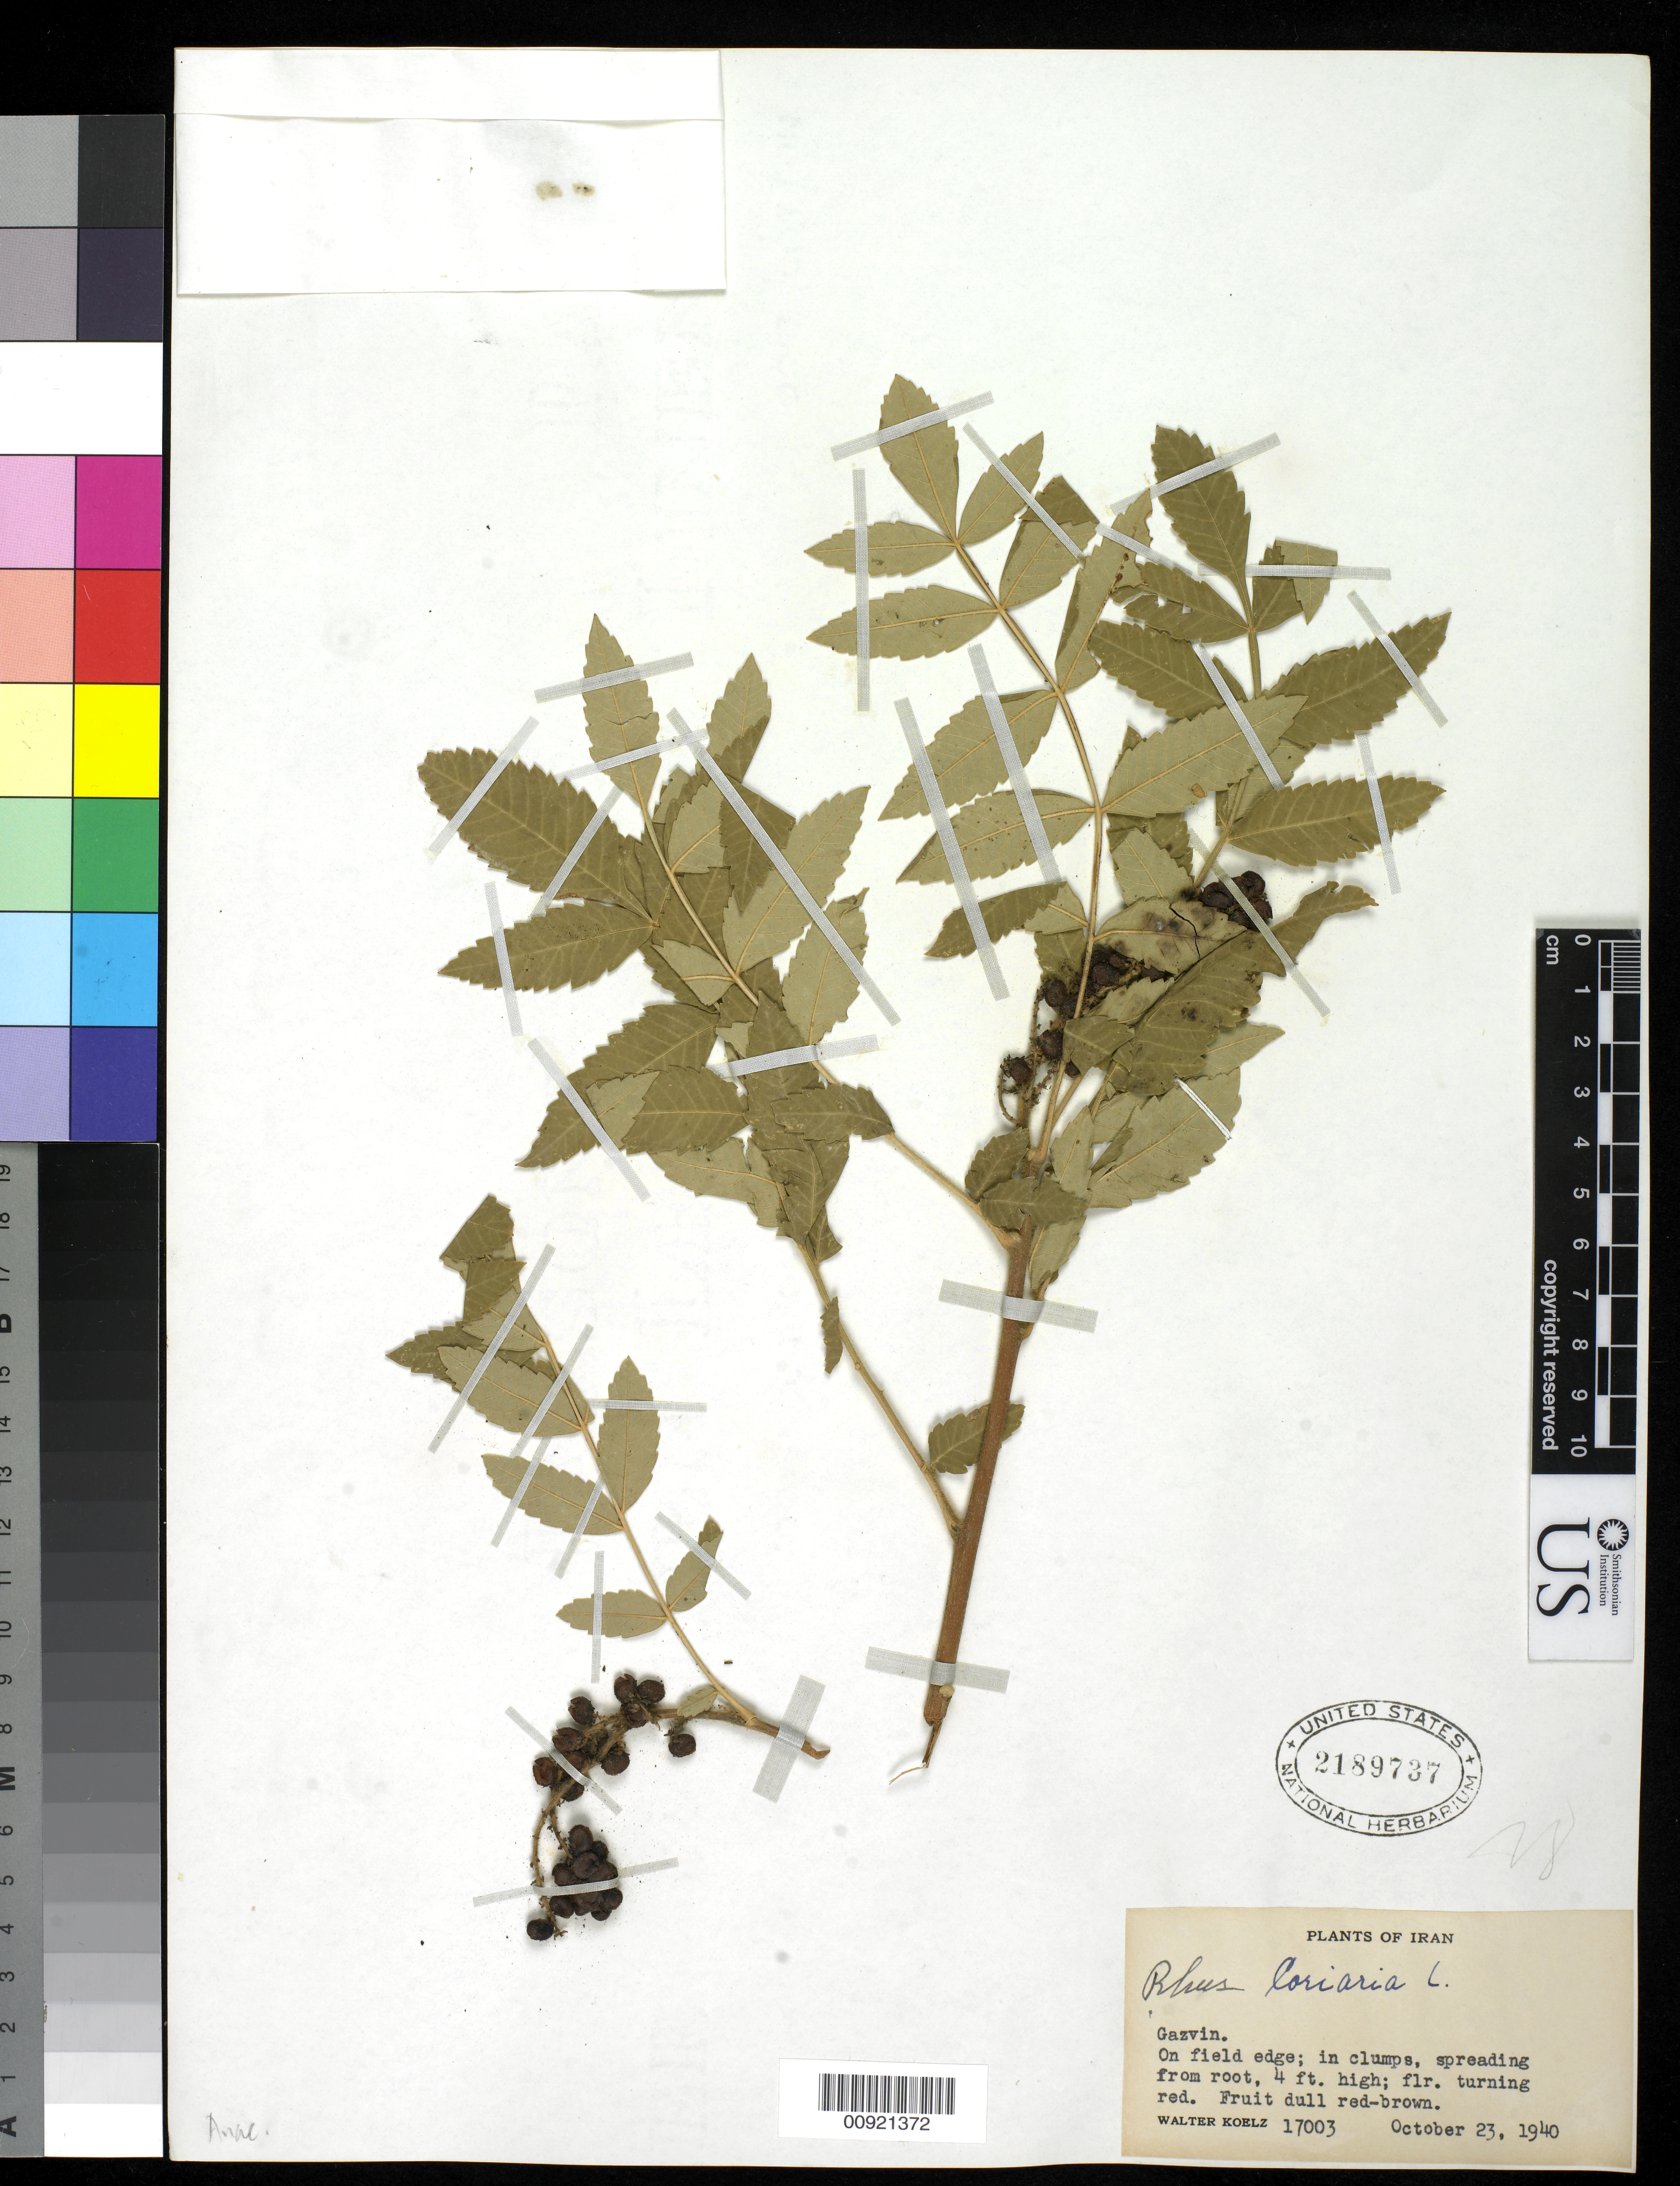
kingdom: Plantae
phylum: Tracheophyta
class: Magnoliopsida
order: Sapindales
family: Anacardiaceae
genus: Rhus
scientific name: Rhus coriaria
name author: L.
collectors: W. N. Koelz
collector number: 17003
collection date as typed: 23 Oct 1940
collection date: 1940-10-23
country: Iran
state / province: Qazvin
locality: Gazvin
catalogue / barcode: US 2189737